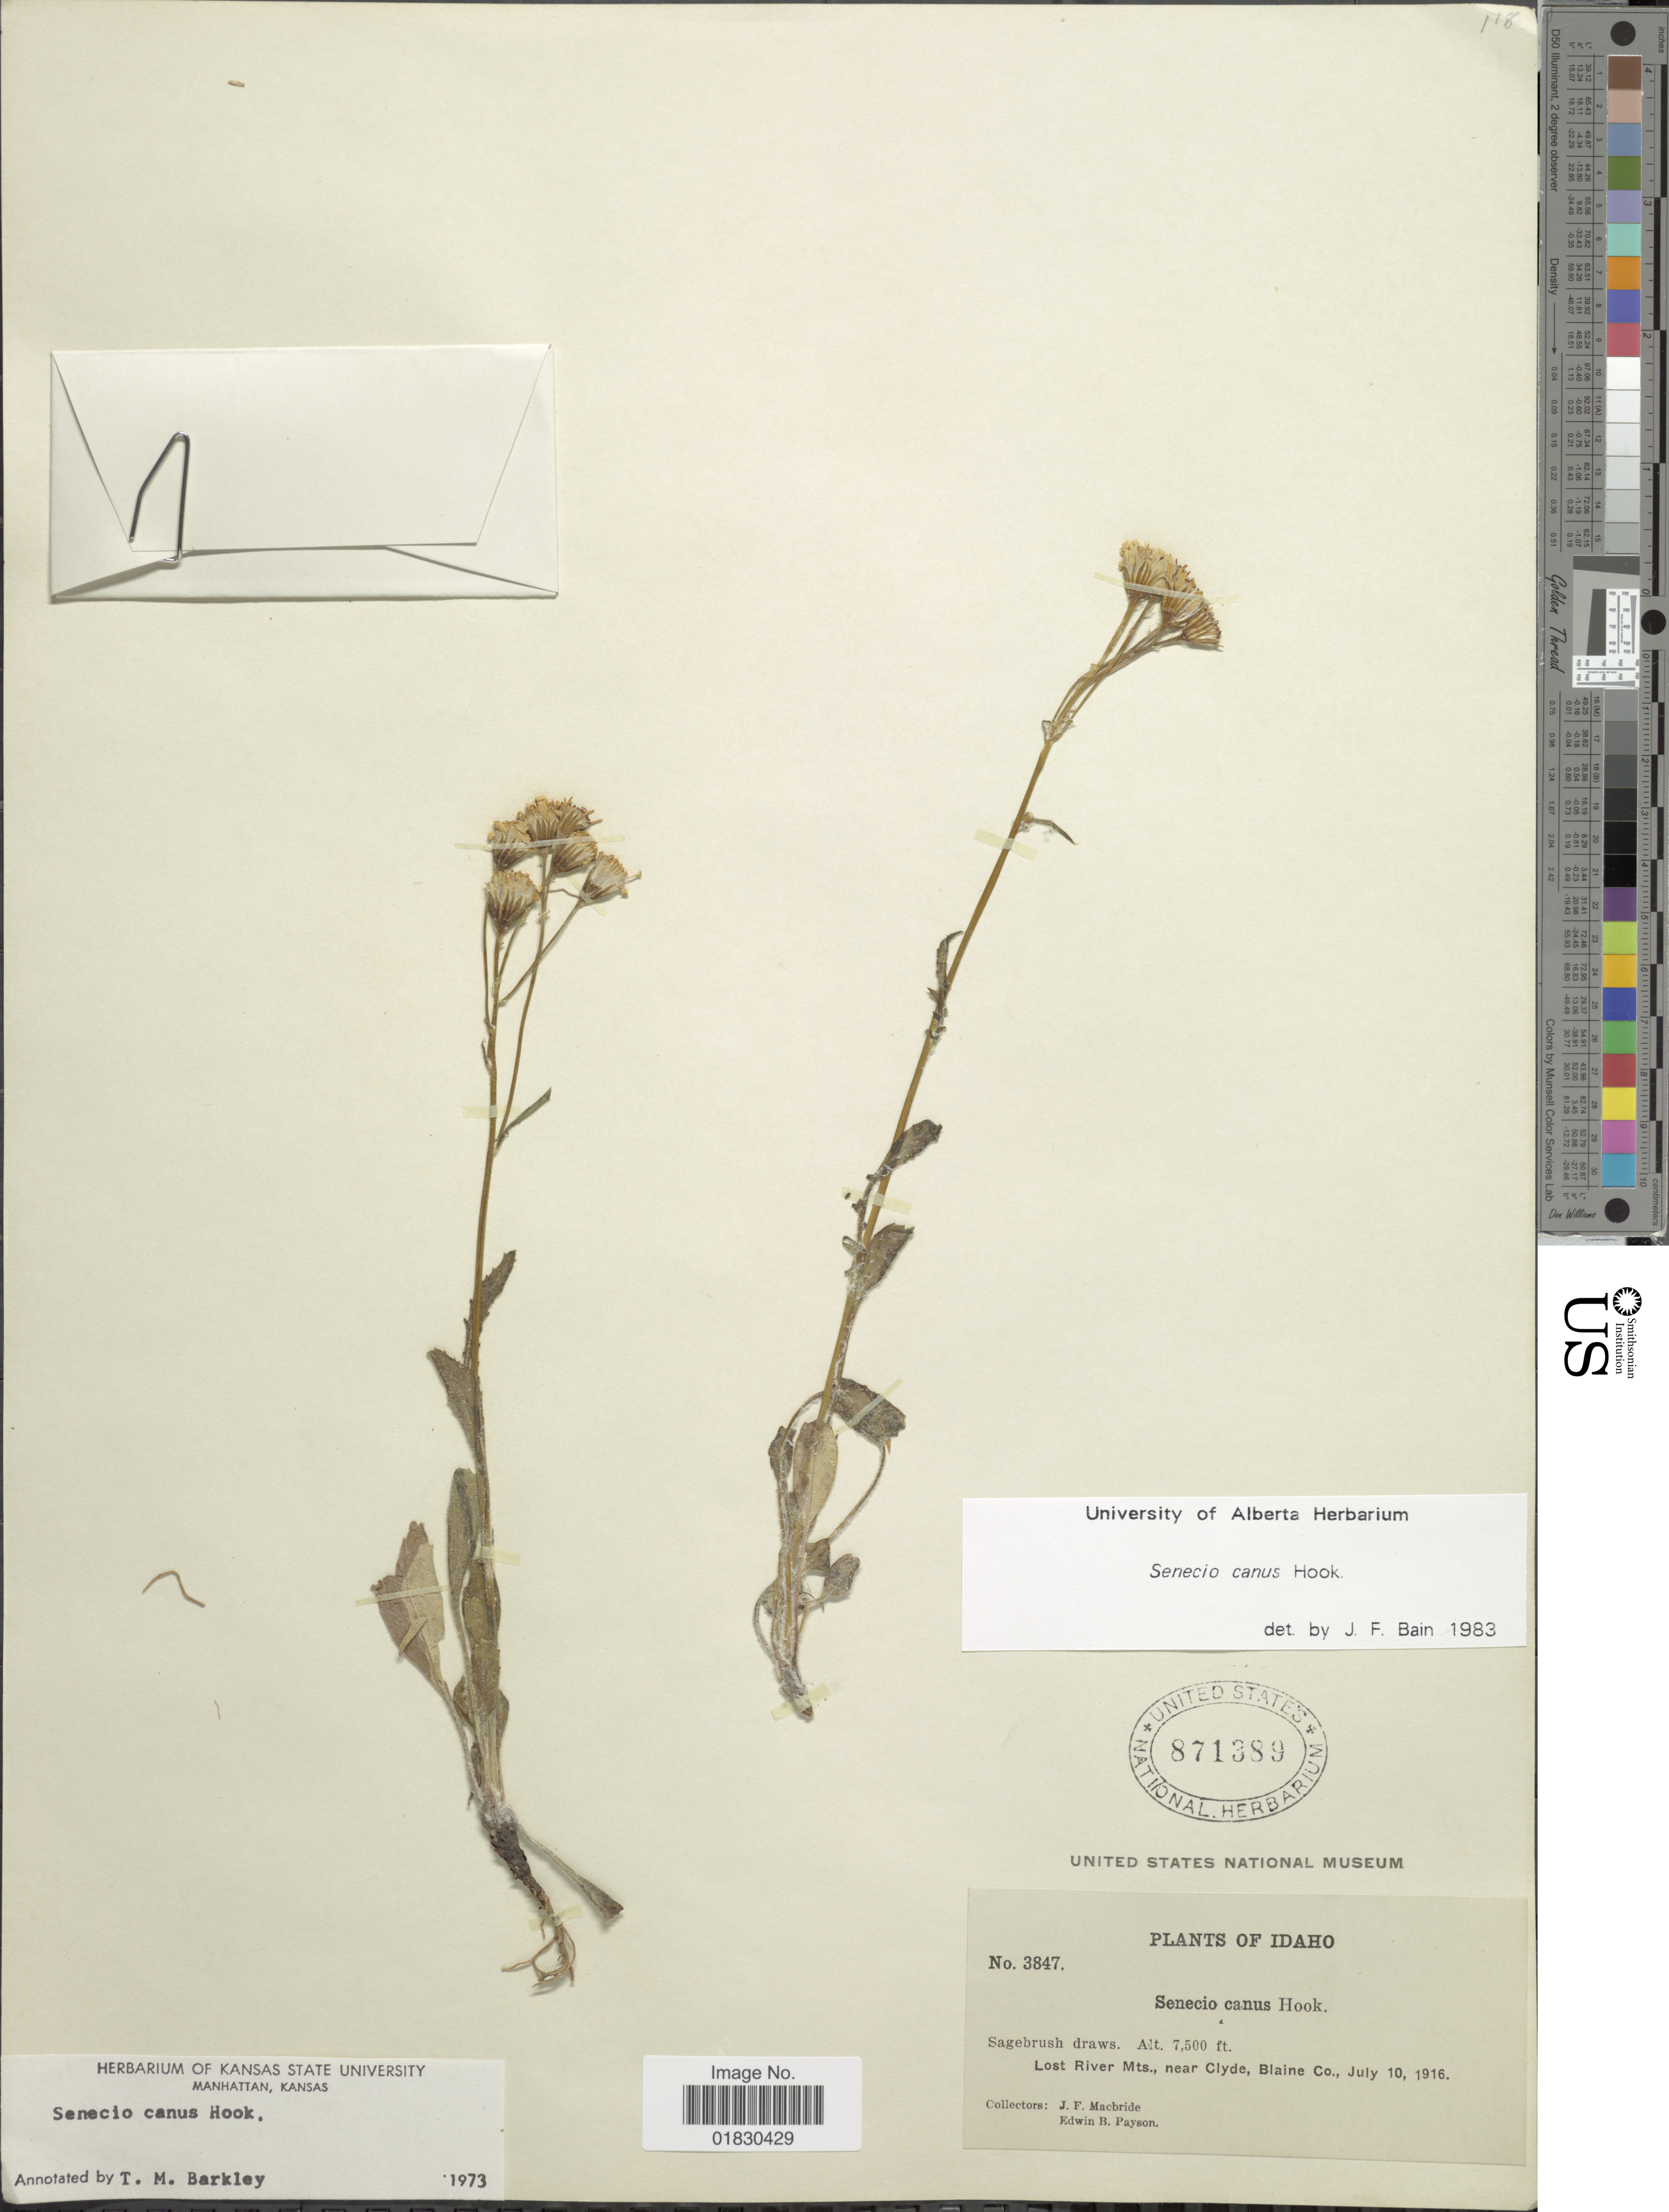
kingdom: Plantae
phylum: Tracheophyta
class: Magnoliopsida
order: Asterales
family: Asteraceae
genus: Packera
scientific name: Packera cana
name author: (Hook.) W.A. Weber & Á. Löve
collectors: J. F. Macbride & E. B. Payson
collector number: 3847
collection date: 1916-07-10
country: United States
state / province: Idaho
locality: Lost River Mts., near Clyde, Blaine Co.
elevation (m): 2286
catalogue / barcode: US 971389